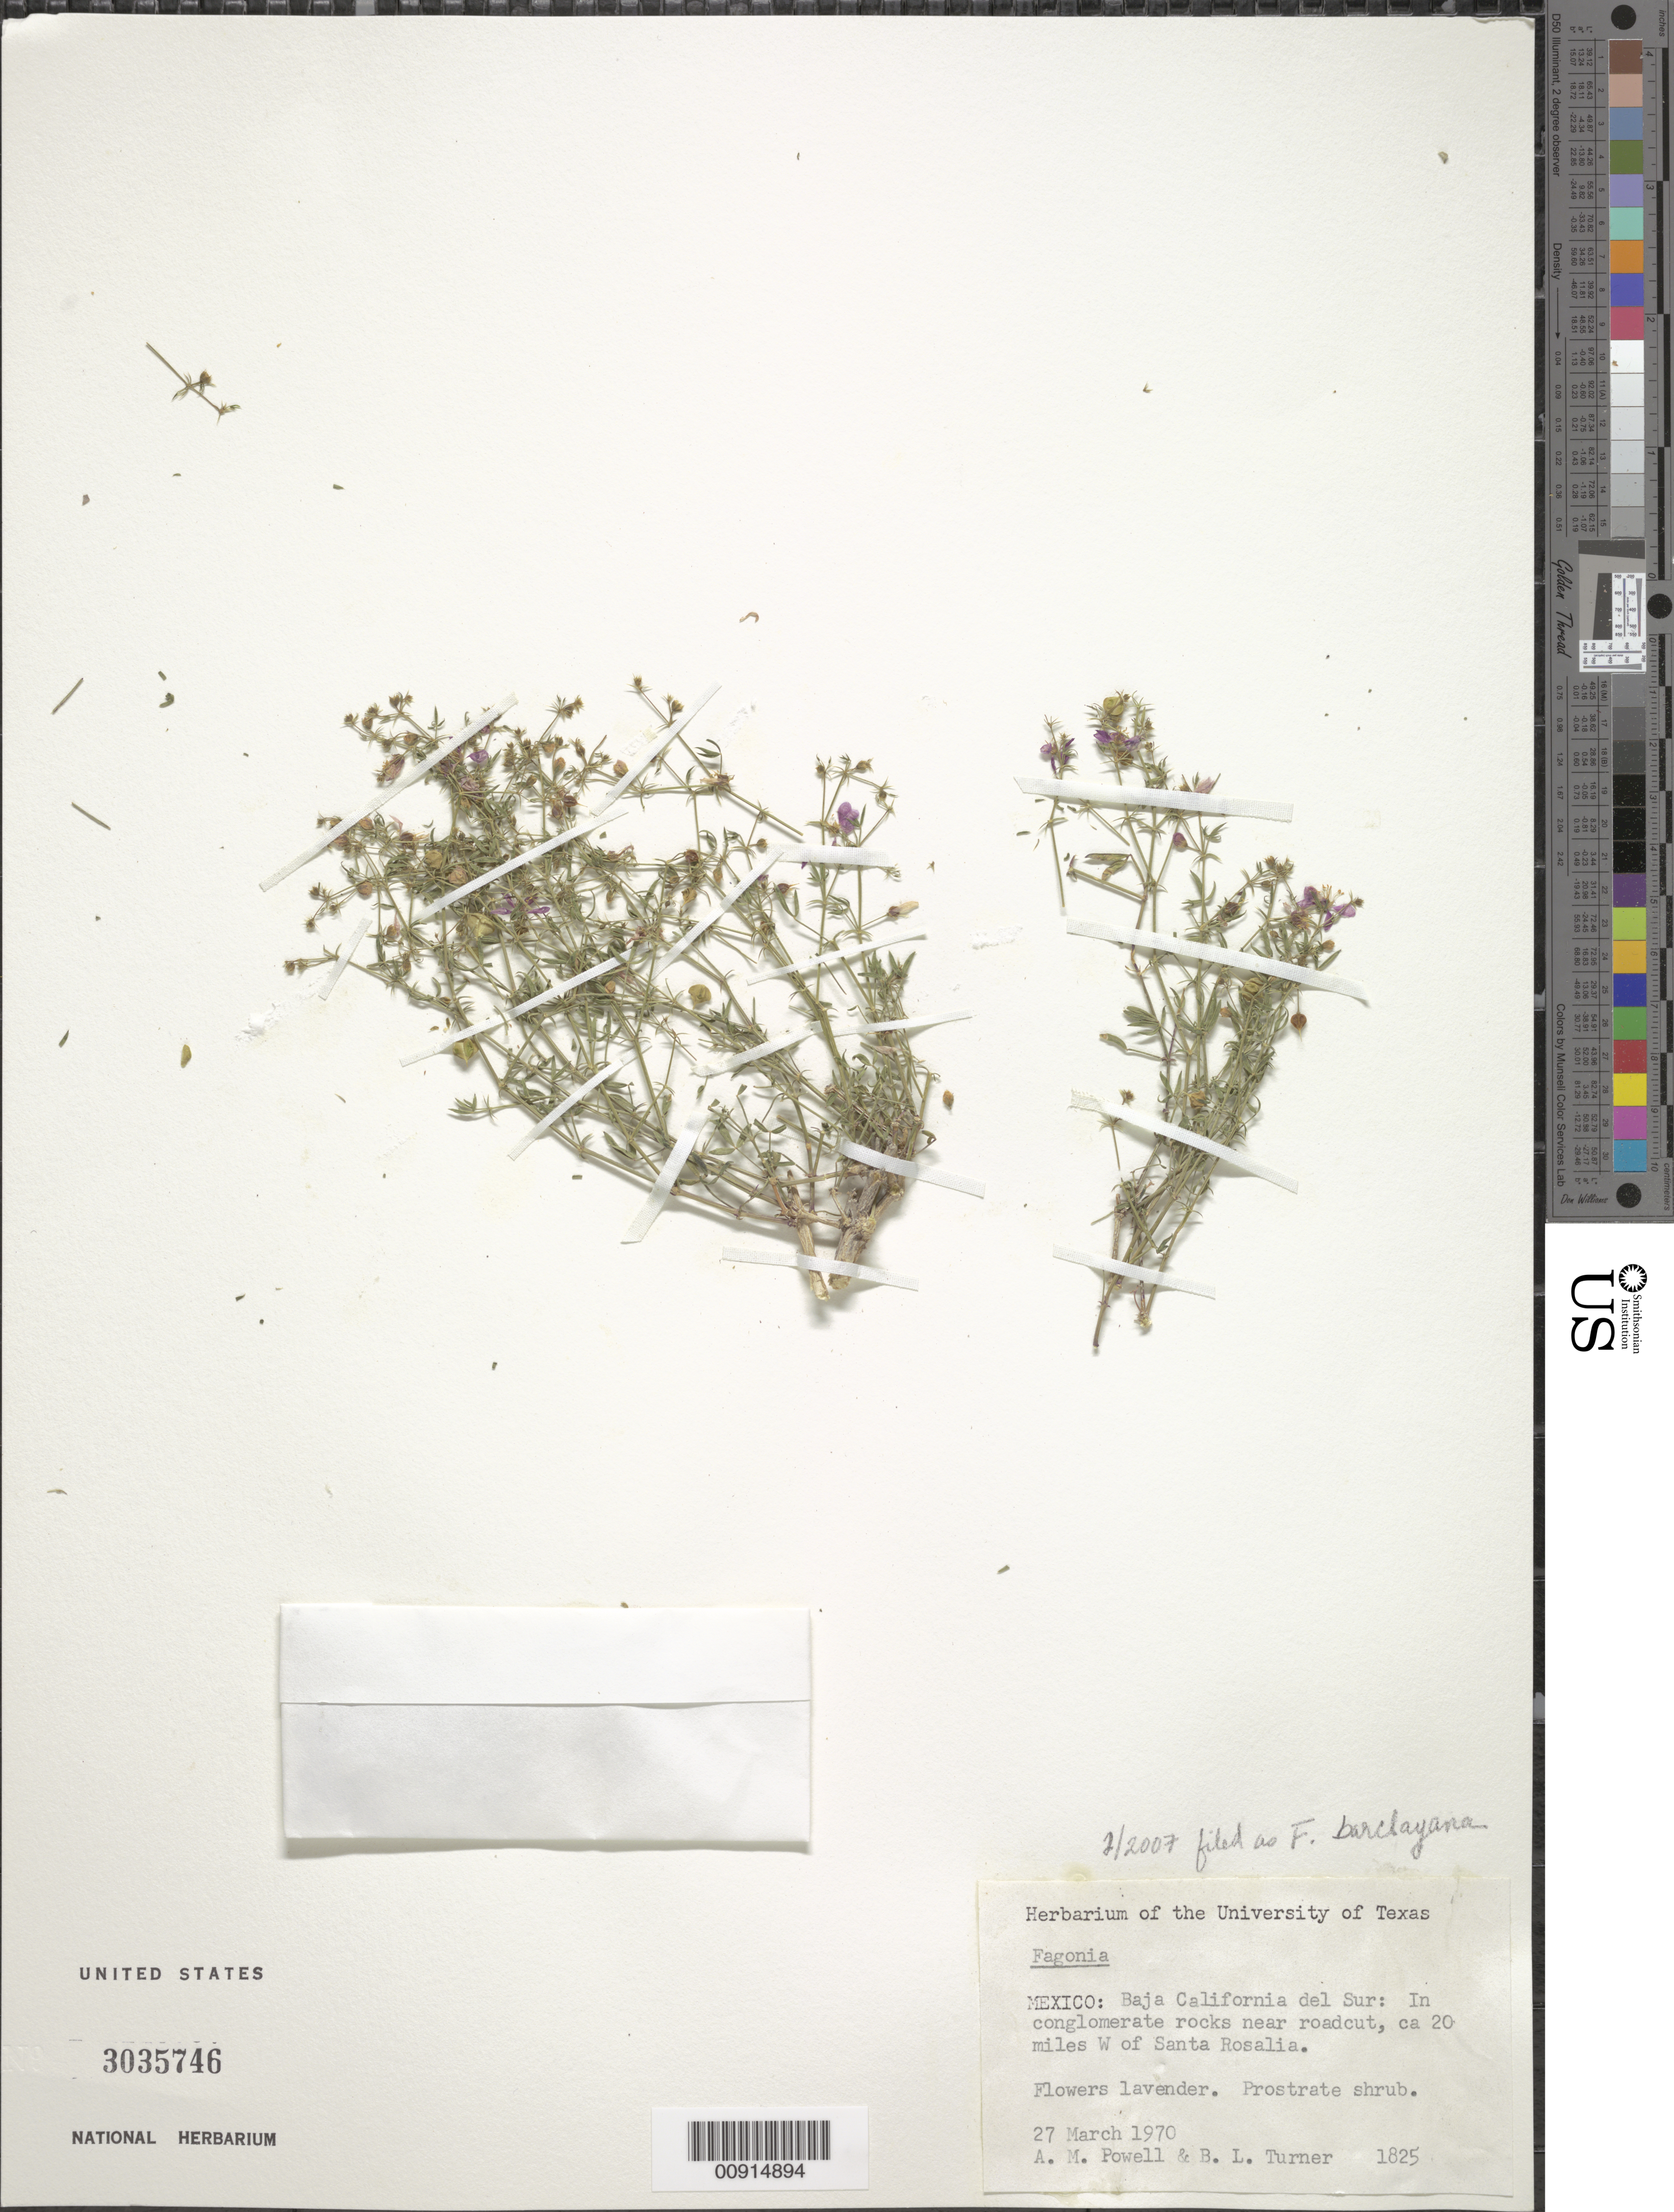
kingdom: Plantae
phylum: Tracheophyta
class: Magnoliopsida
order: Zygophyllales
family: Zygophyllaceae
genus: Fagonia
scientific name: Fagonia barclayana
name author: (Benth.) Rydb.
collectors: A. M. Powell & B. L. Turner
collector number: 1825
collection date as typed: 27 Mar 1970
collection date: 1970-03-27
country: Mexico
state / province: Baja California Sur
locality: Baja California Sur: in conglomerate rocks near roadcut, ca. 20 miles W of Santa Rosalia.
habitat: In conglomerate rocks near roadcut.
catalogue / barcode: US 3035746